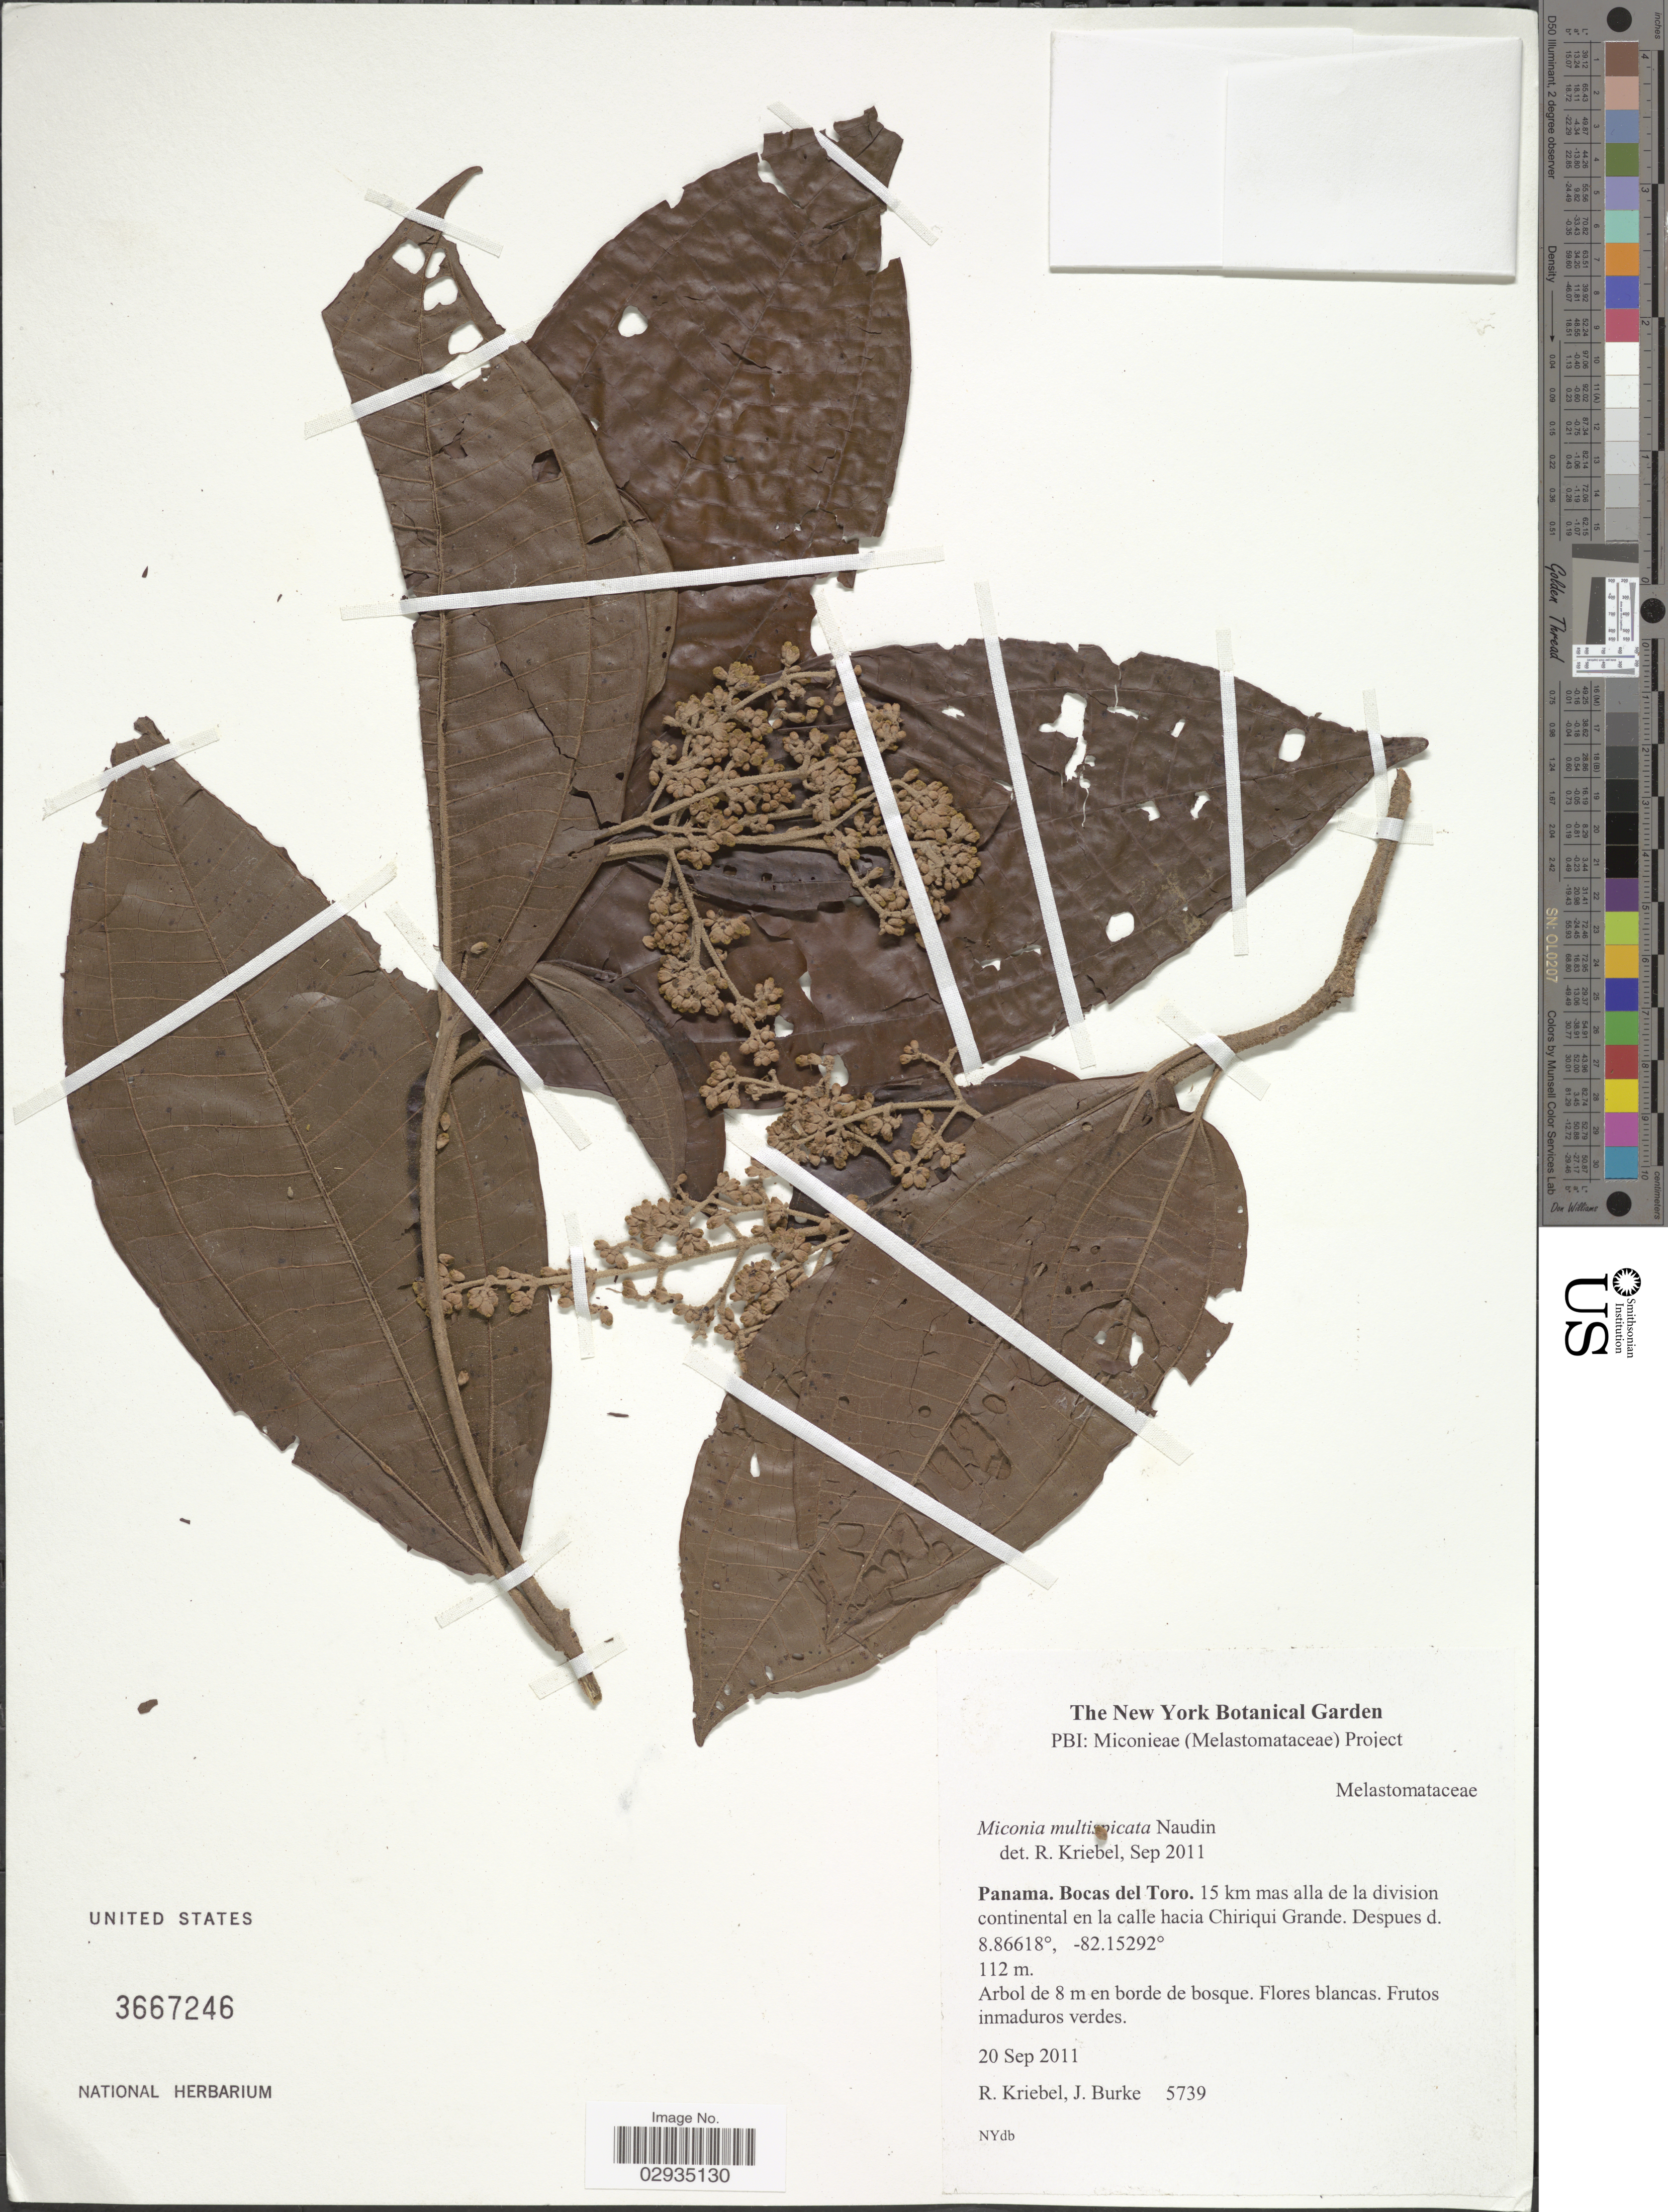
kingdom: Plantae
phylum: Tracheophyta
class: Magnoliopsida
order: Myrtales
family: Melastomataceae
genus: Miconia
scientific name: Miconia multispicata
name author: Naudin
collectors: R. Kriebel & J. Burke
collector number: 5739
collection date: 2011-09-20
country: Panama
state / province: Bocas del Toro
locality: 15 km mas ala de la division continental en la calle hacia Chiriqui Grande. Despues d.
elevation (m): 112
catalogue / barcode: US 3667246